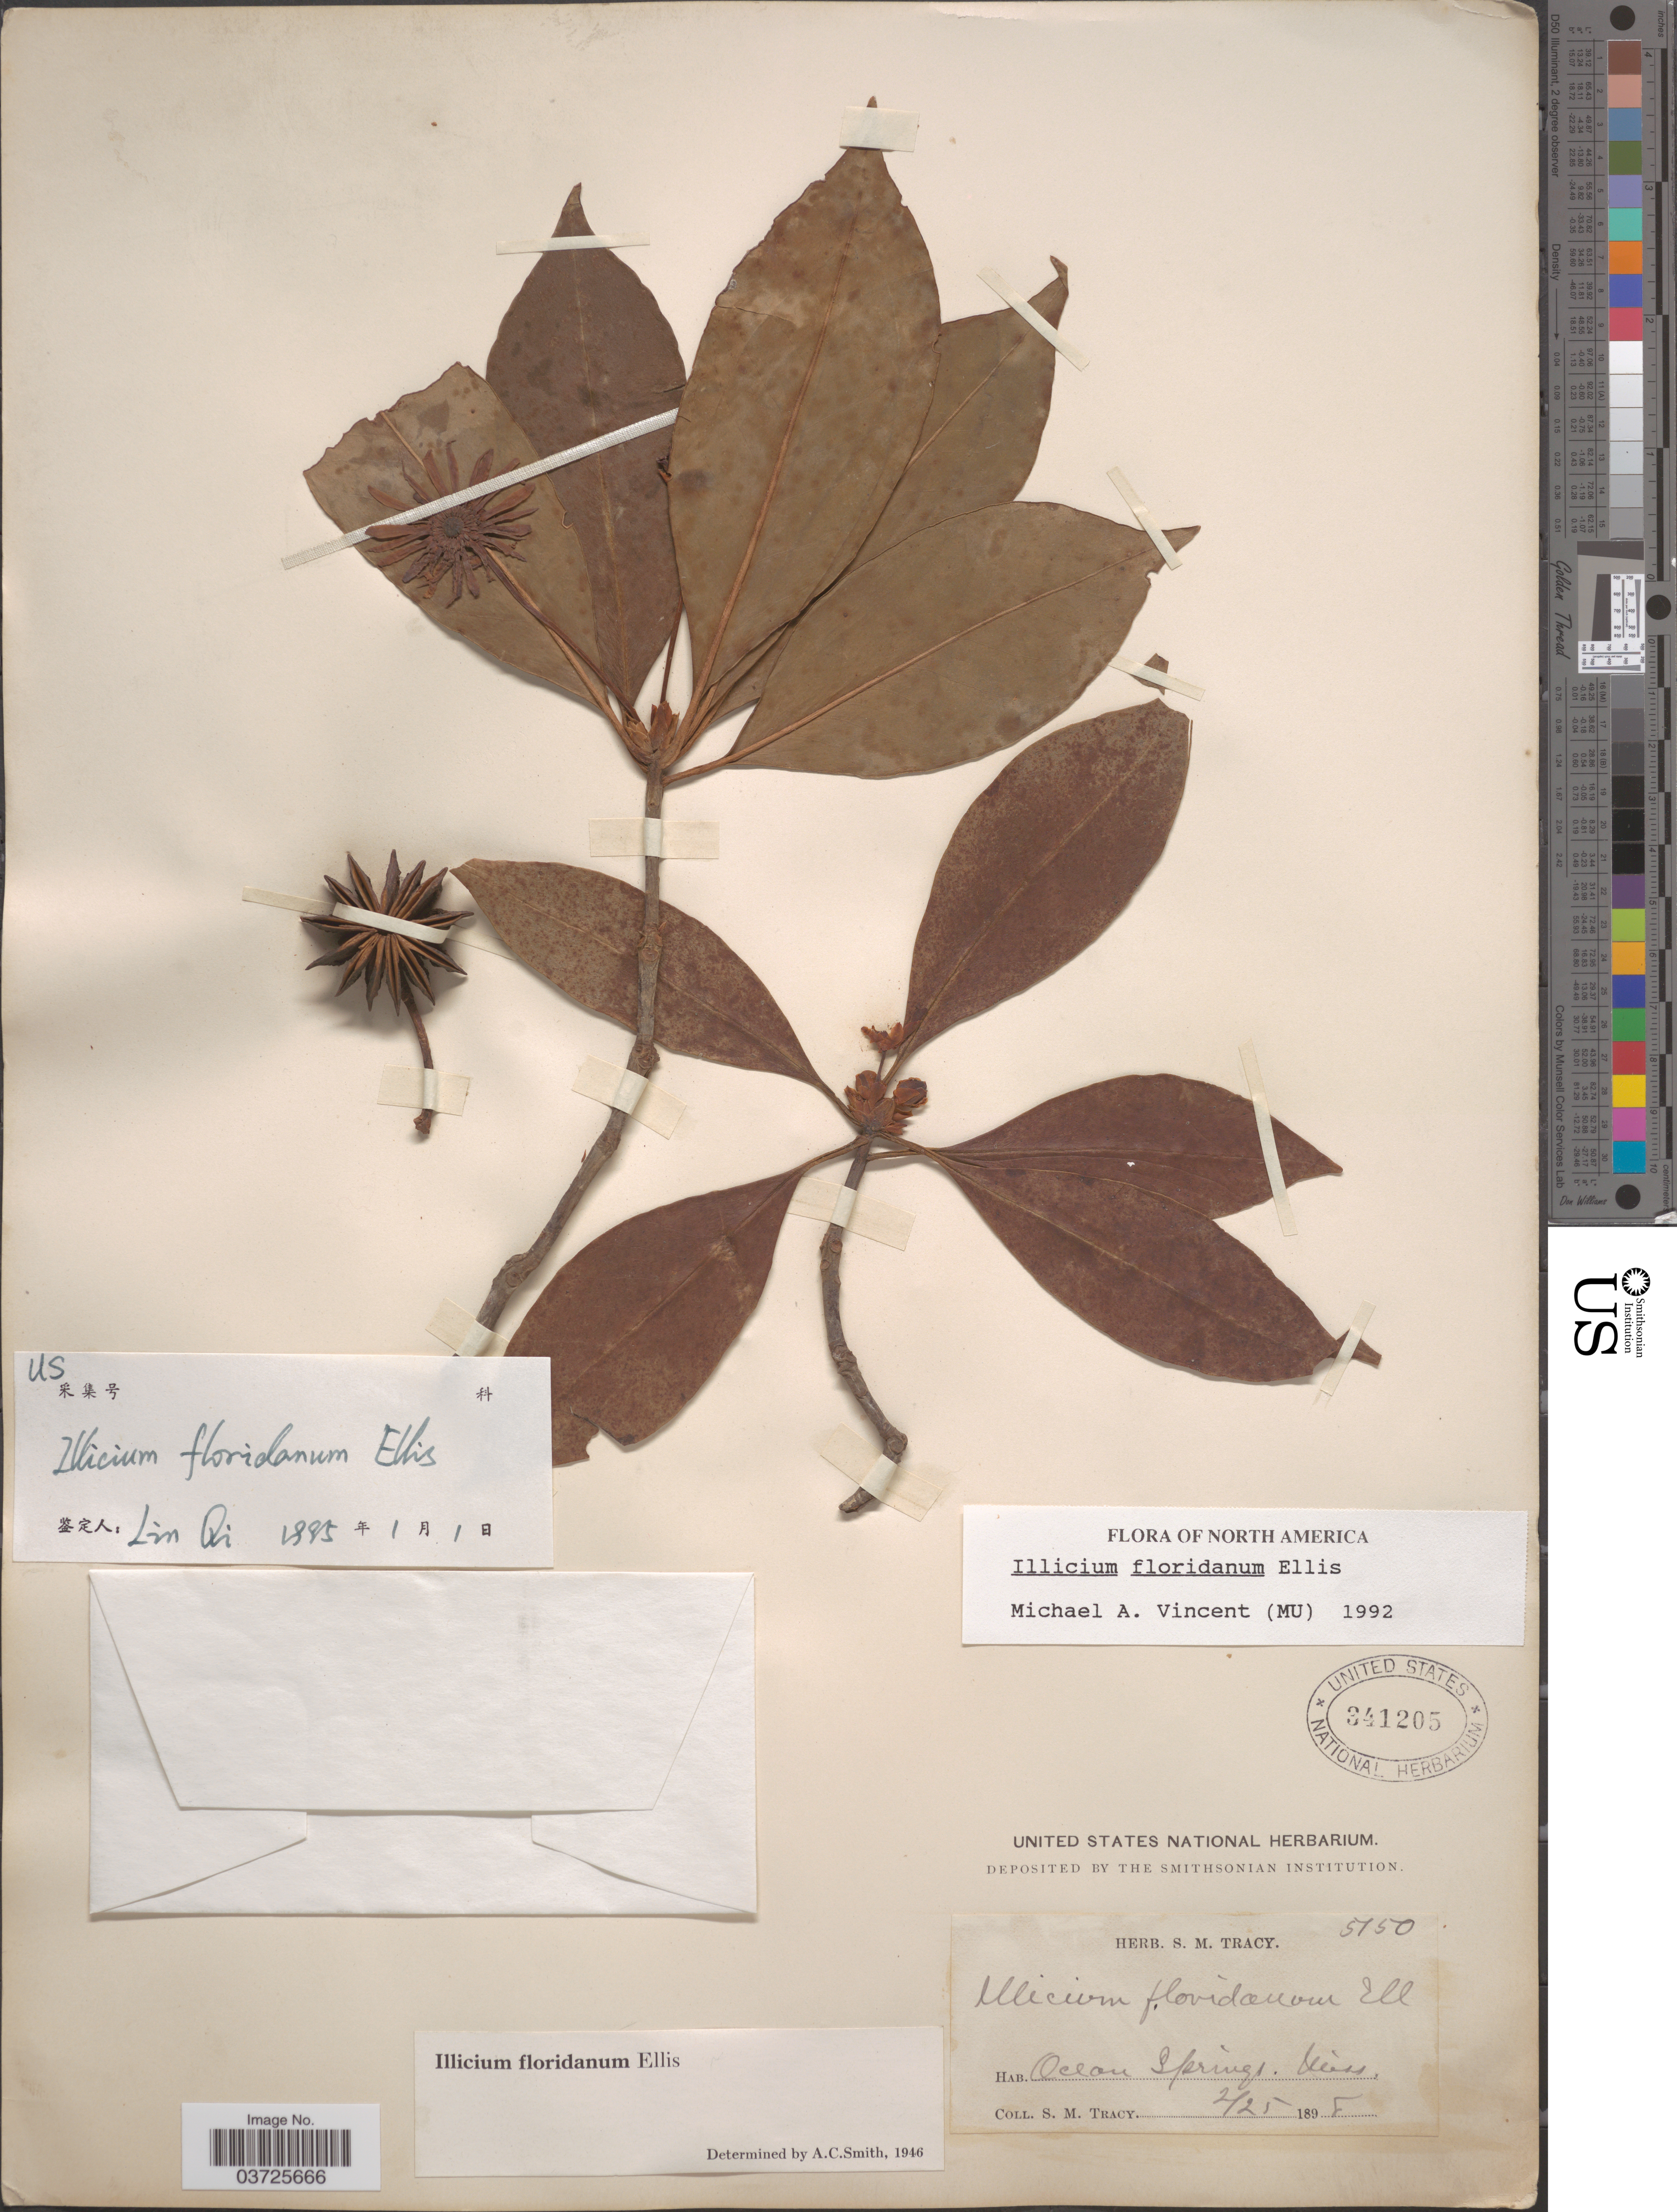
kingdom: Plantae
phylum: Tracheophyta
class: Magnoliopsida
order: Austrobaileyales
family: Schisandraceae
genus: Illicium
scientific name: Illicium floridanum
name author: J. Ellis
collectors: S. M. Tracy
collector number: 5750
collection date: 1898-02-25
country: United States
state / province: Mississippi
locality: Ocean Springs.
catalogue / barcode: US 341205